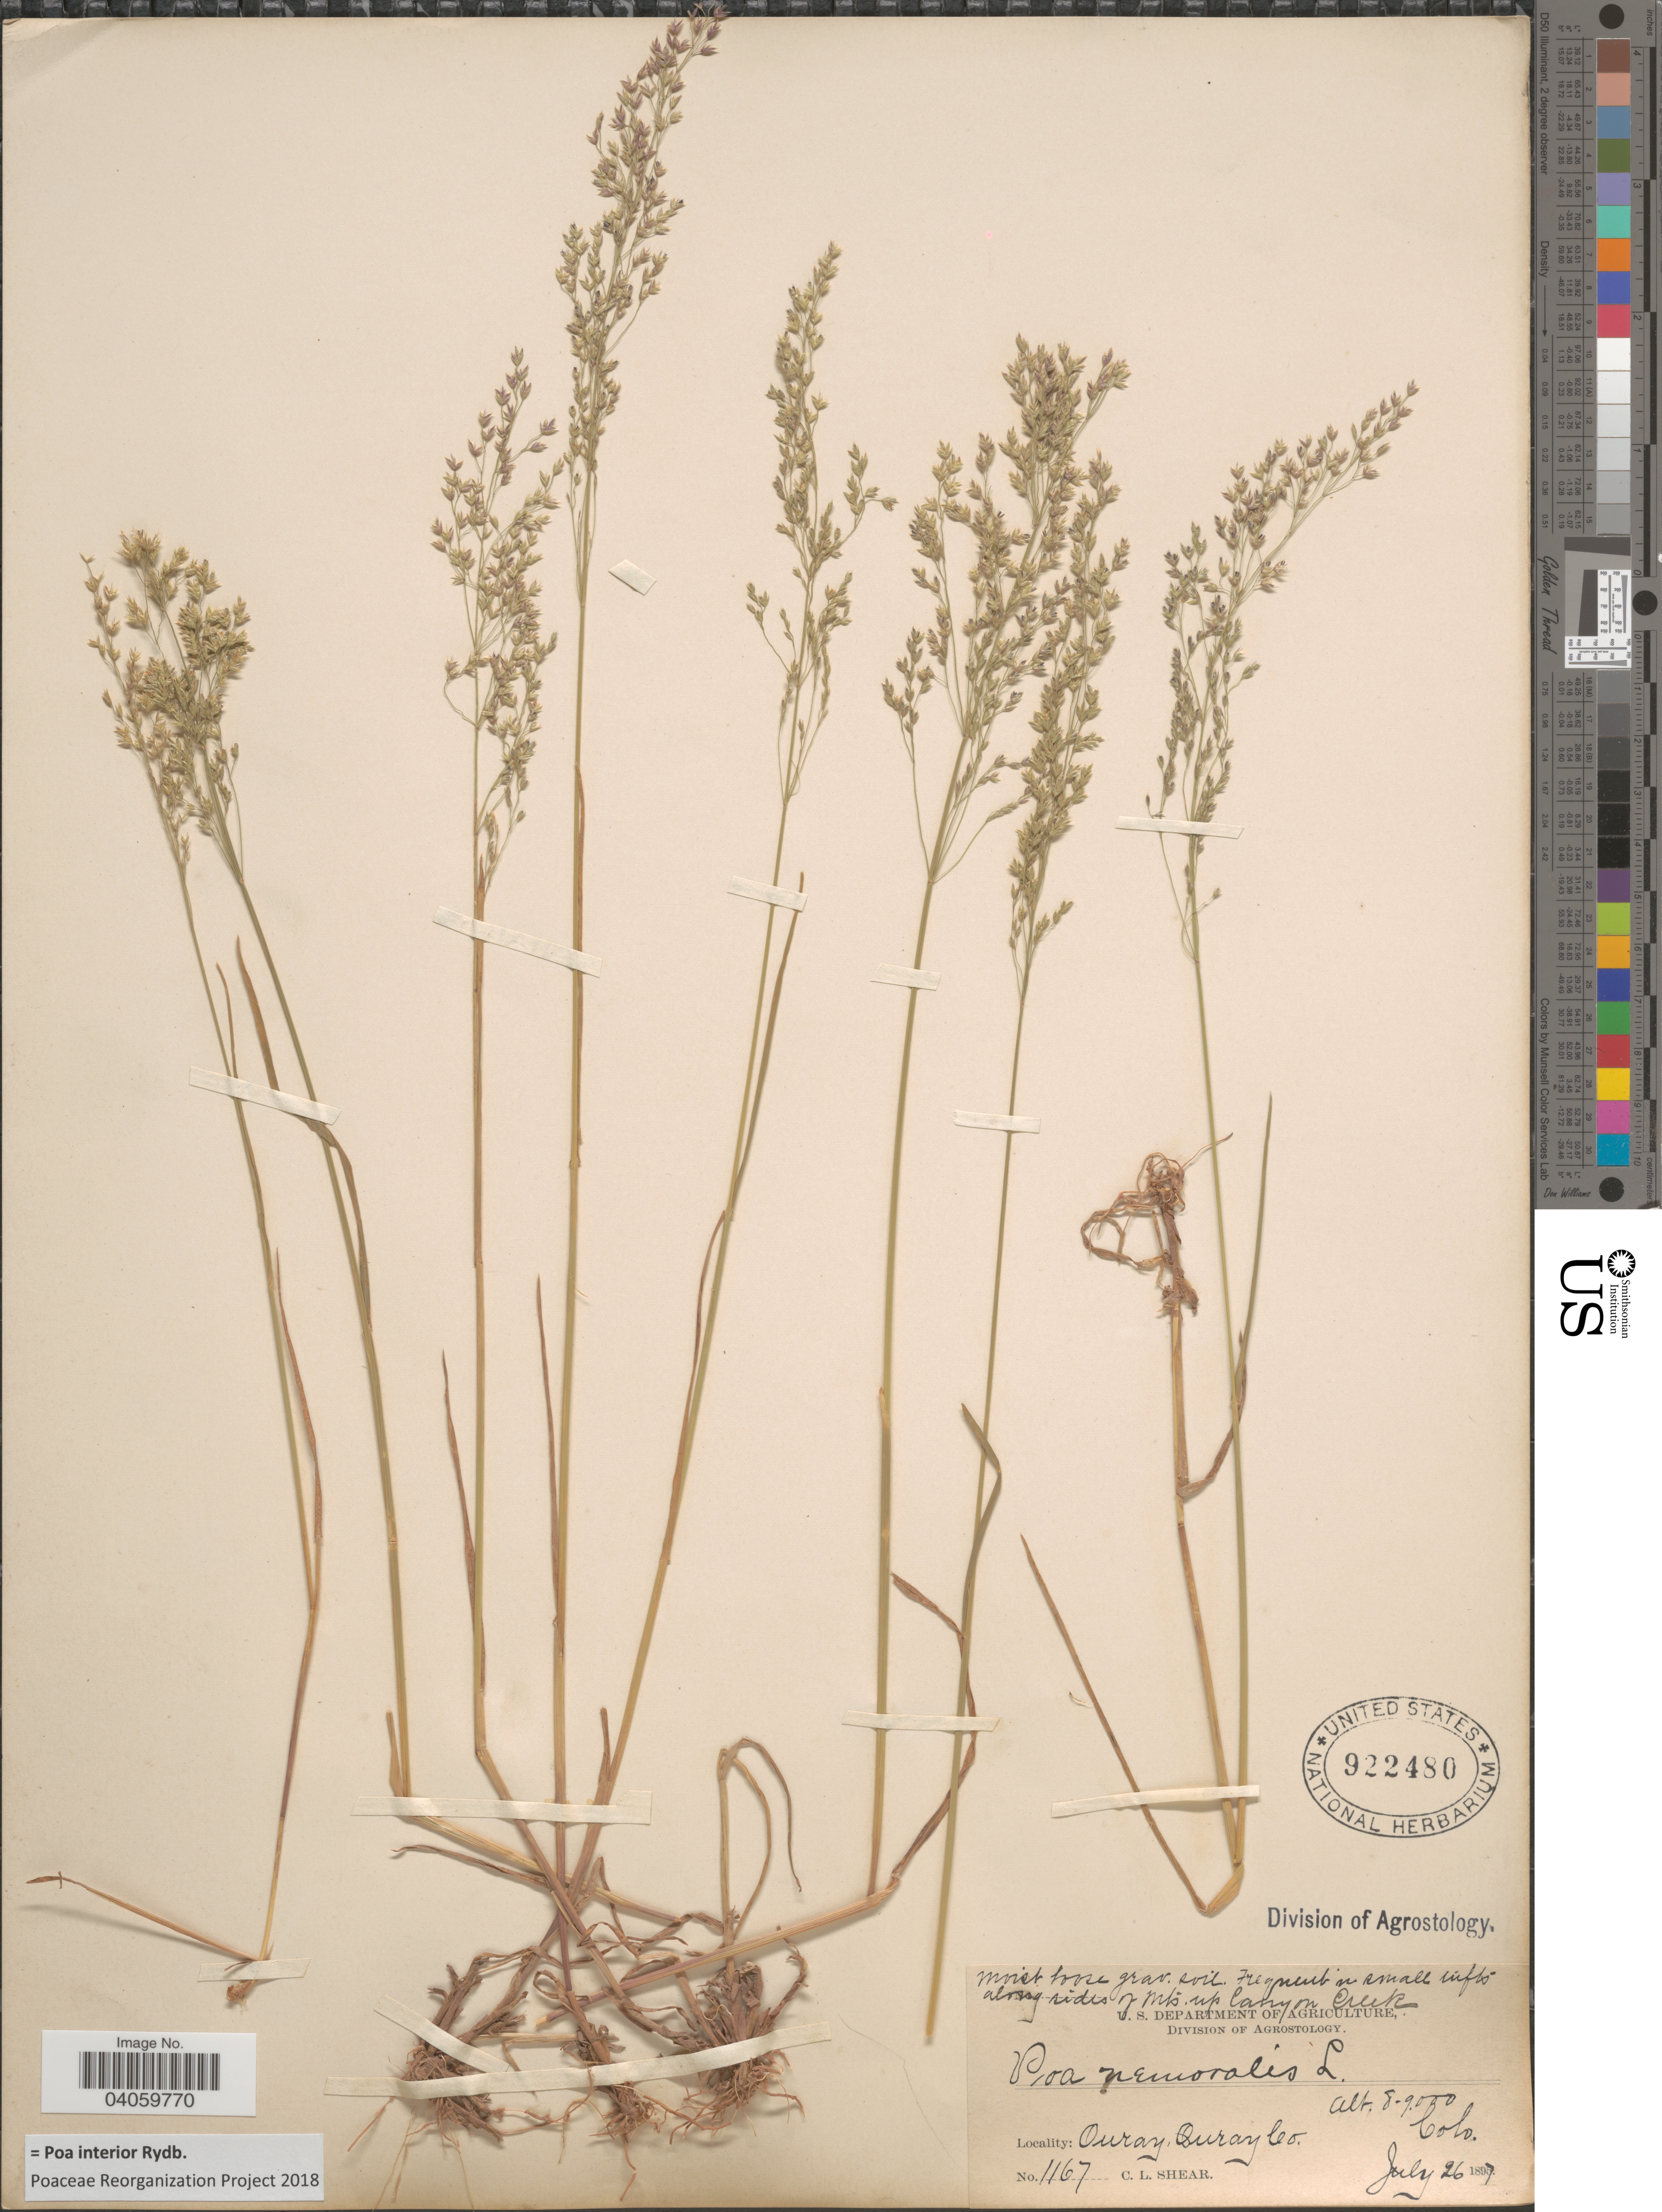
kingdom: Plantae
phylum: Tracheophyta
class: Liliopsida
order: Poales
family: Poaceae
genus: Poa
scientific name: Poa interior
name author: Rydb.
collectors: C. L. Shear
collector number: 1167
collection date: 1897-07-26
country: United States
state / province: Colorado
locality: Along rides of Mts. up Canyon Creek. Ouray, Ouray Co.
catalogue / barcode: US 922480